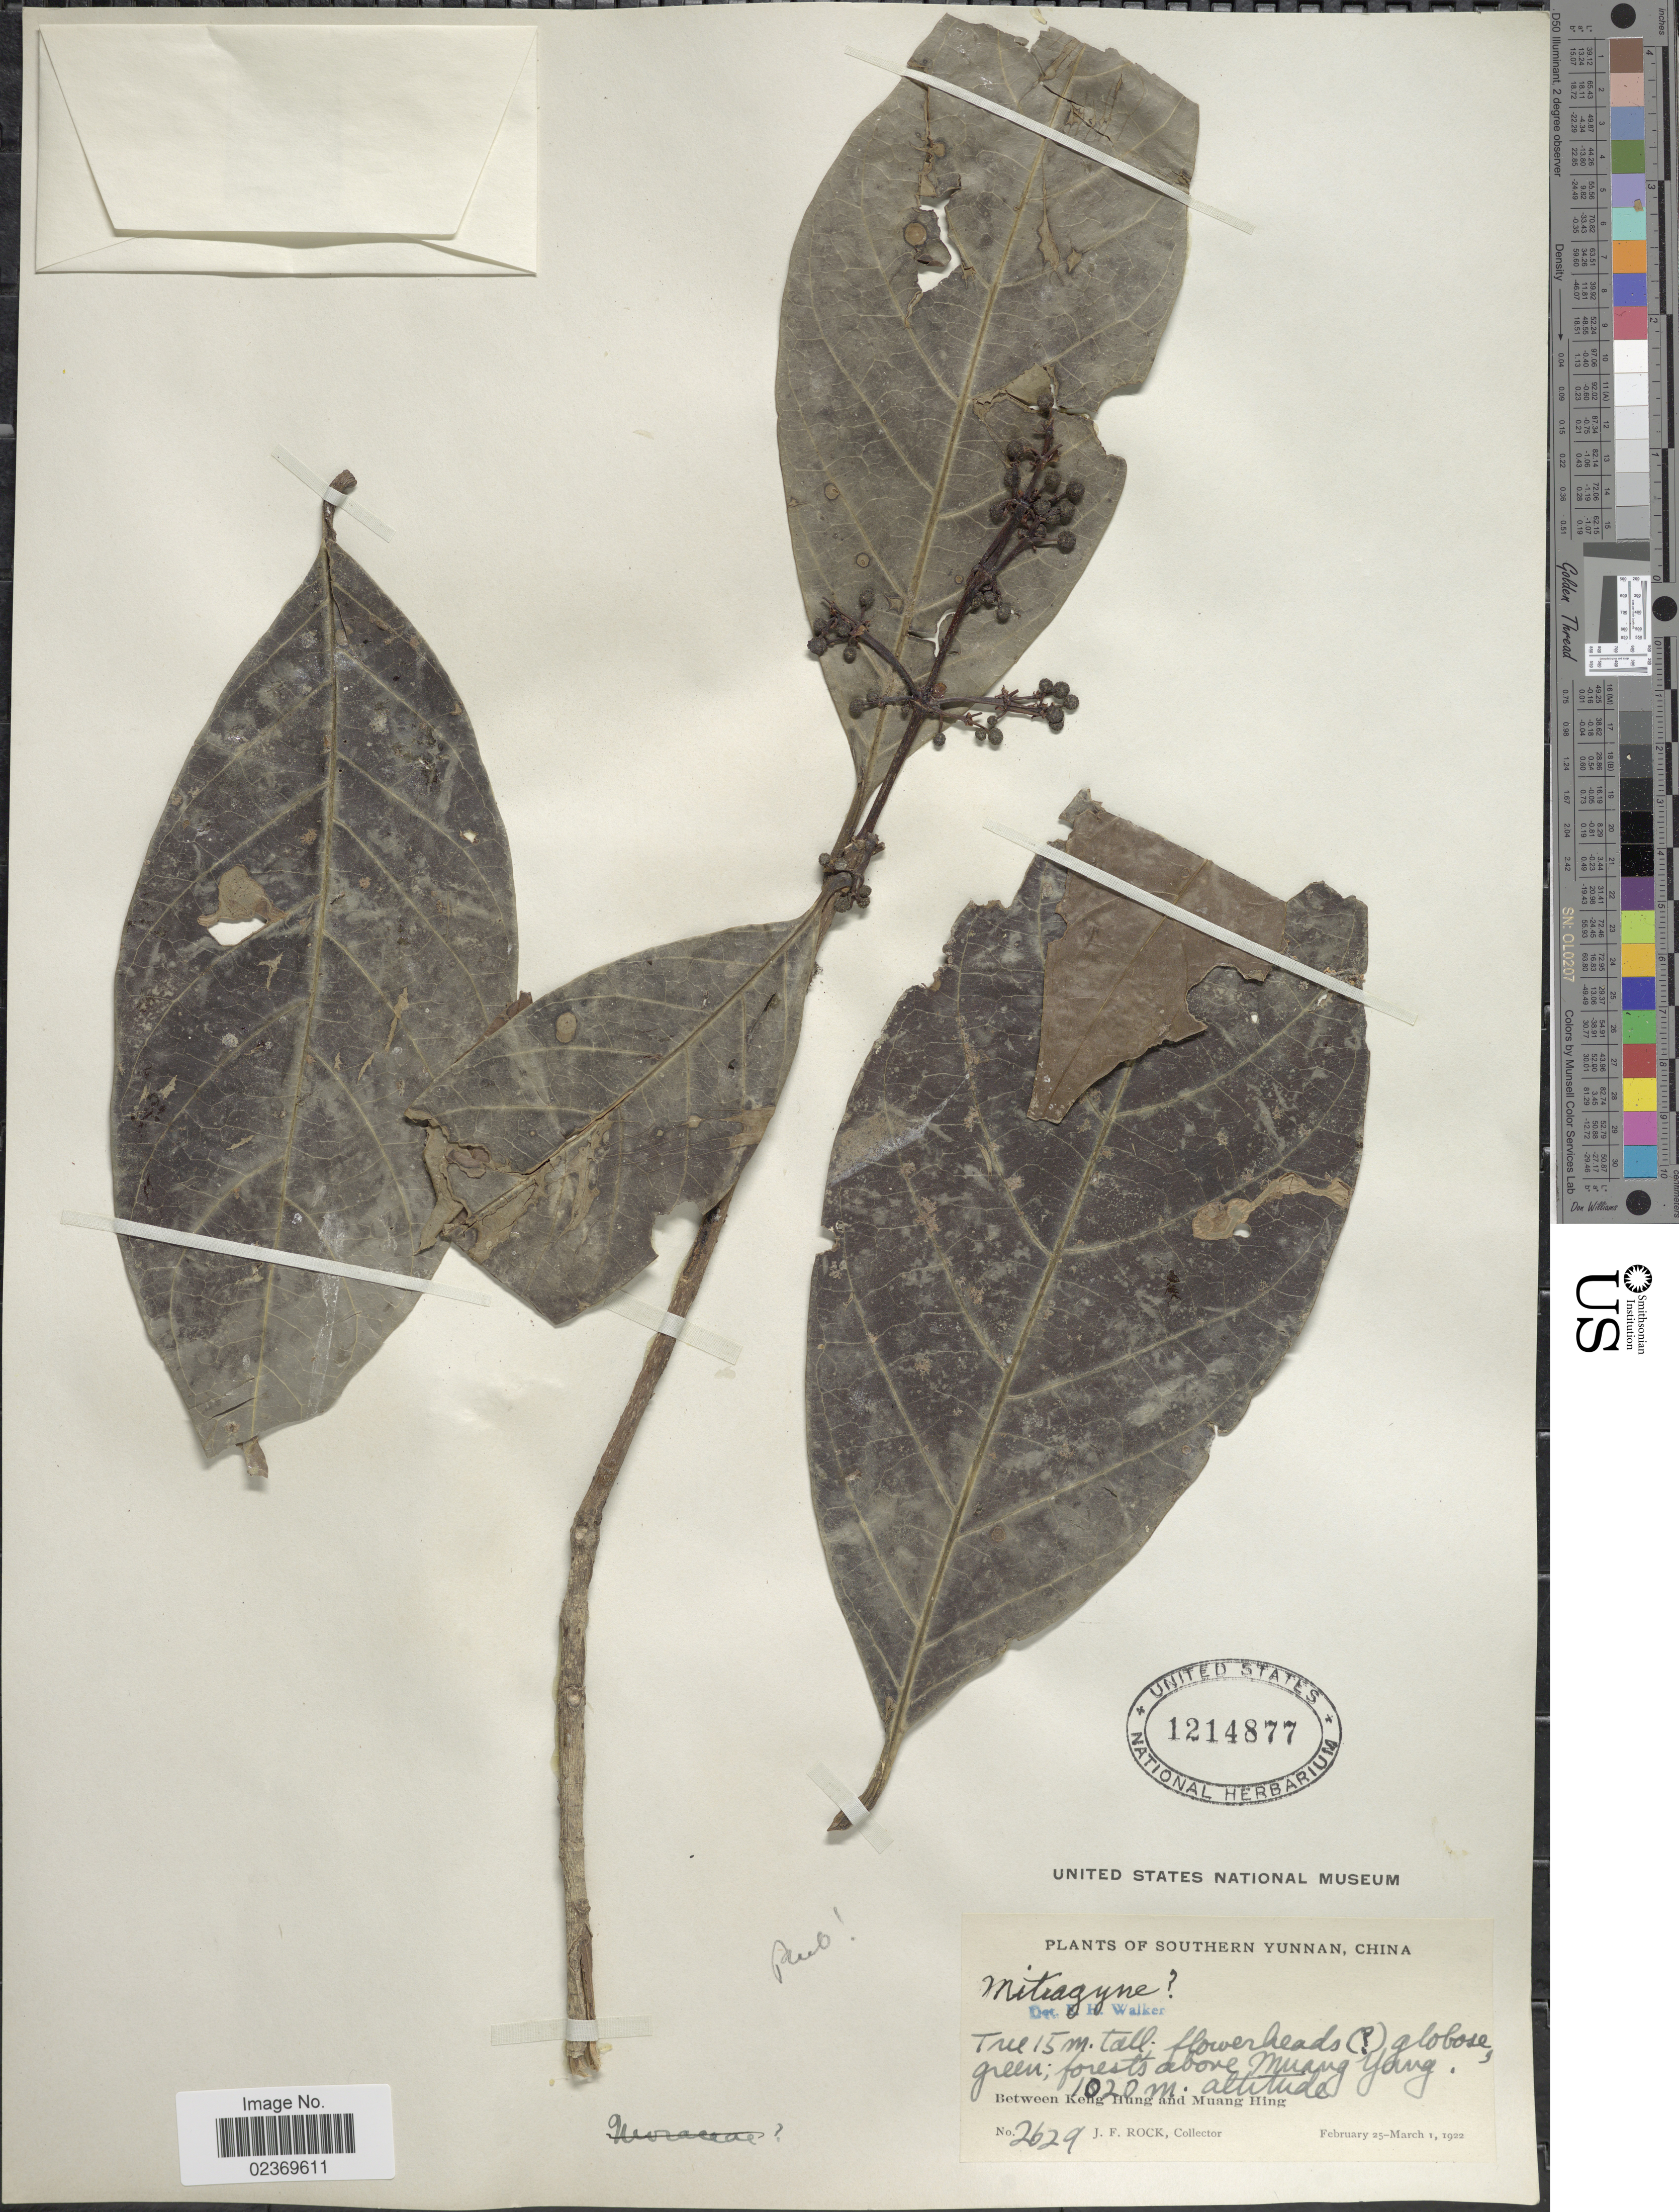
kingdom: Plantae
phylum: Tracheophyta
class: Magnoliopsida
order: Gentianales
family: Rubiaceae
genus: Mitragyna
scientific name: Mitragyna sp.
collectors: J. Rock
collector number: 2629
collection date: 1922-02-25/1922-03-01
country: China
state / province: Yunnan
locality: Southern Yunnan, forest above Muang Yang, between Keng Hung and Muang Hing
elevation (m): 1020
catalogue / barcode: US 1214877